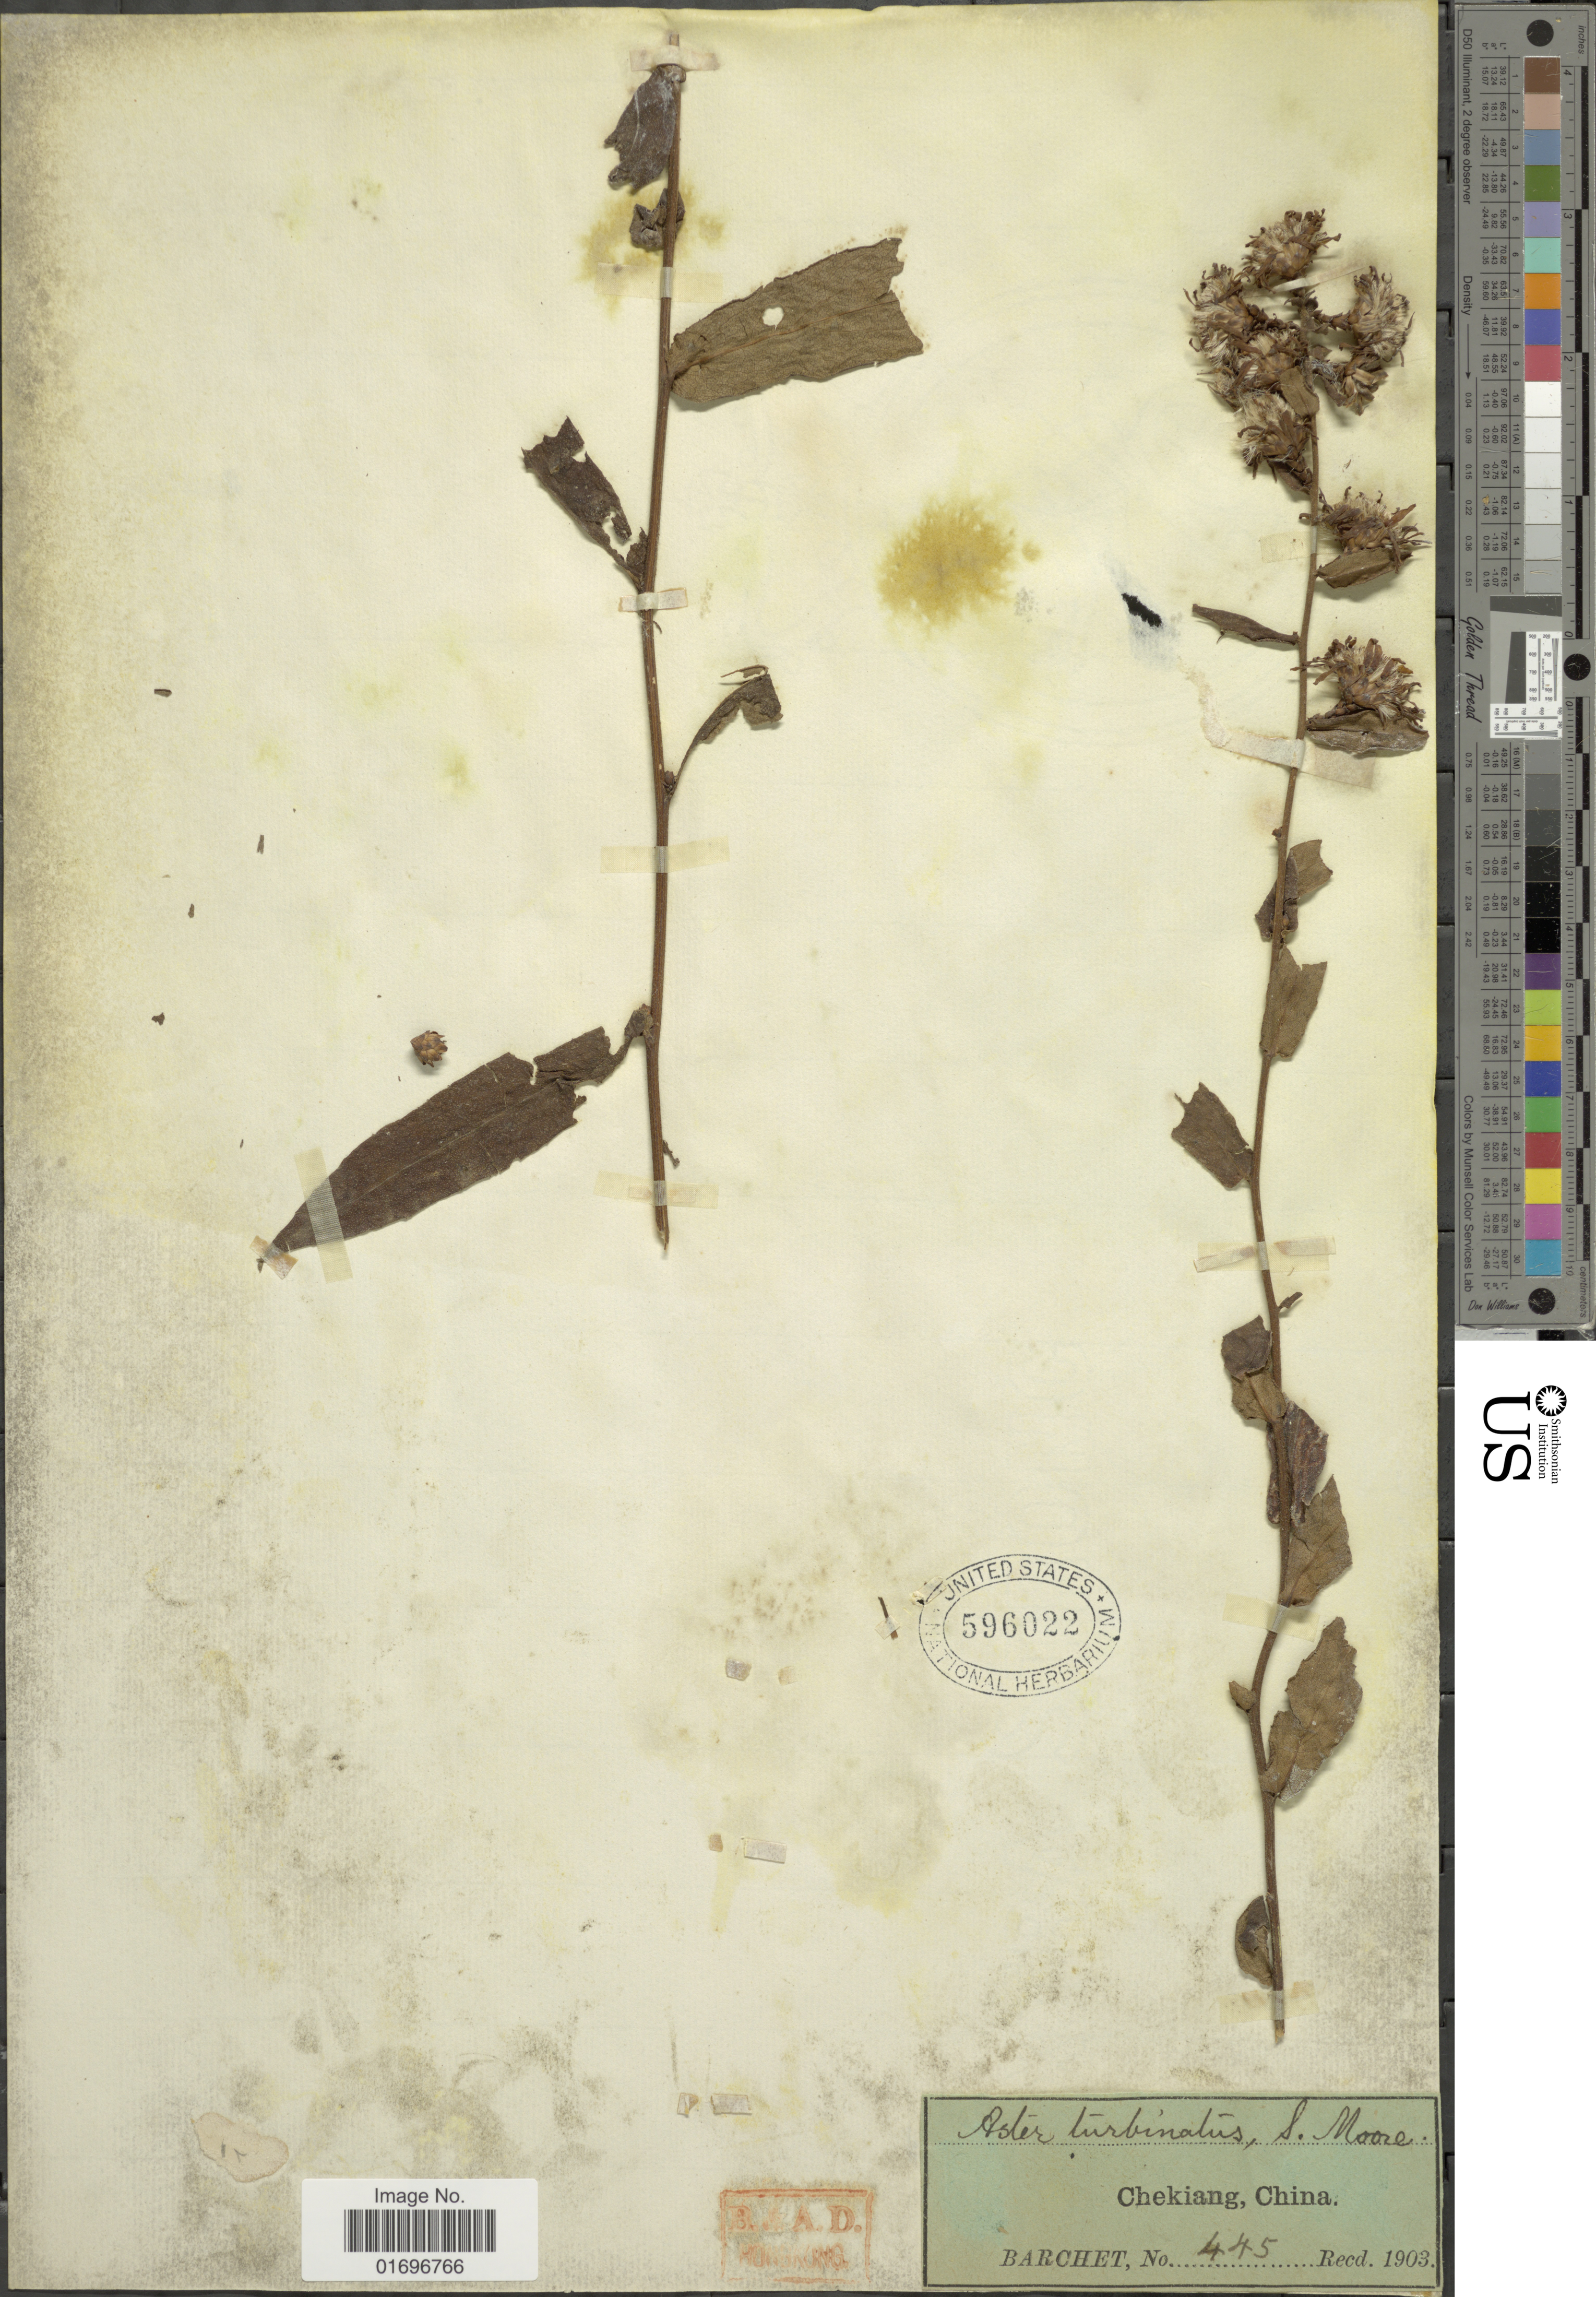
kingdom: Plantae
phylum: Tracheophyta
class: Magnoliopsida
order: Asterales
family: Asteraceae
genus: Aster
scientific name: Aster turbinatus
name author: S. Moore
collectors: Barchet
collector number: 445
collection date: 1903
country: China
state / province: Zhejiang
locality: Chekiang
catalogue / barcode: US 596022